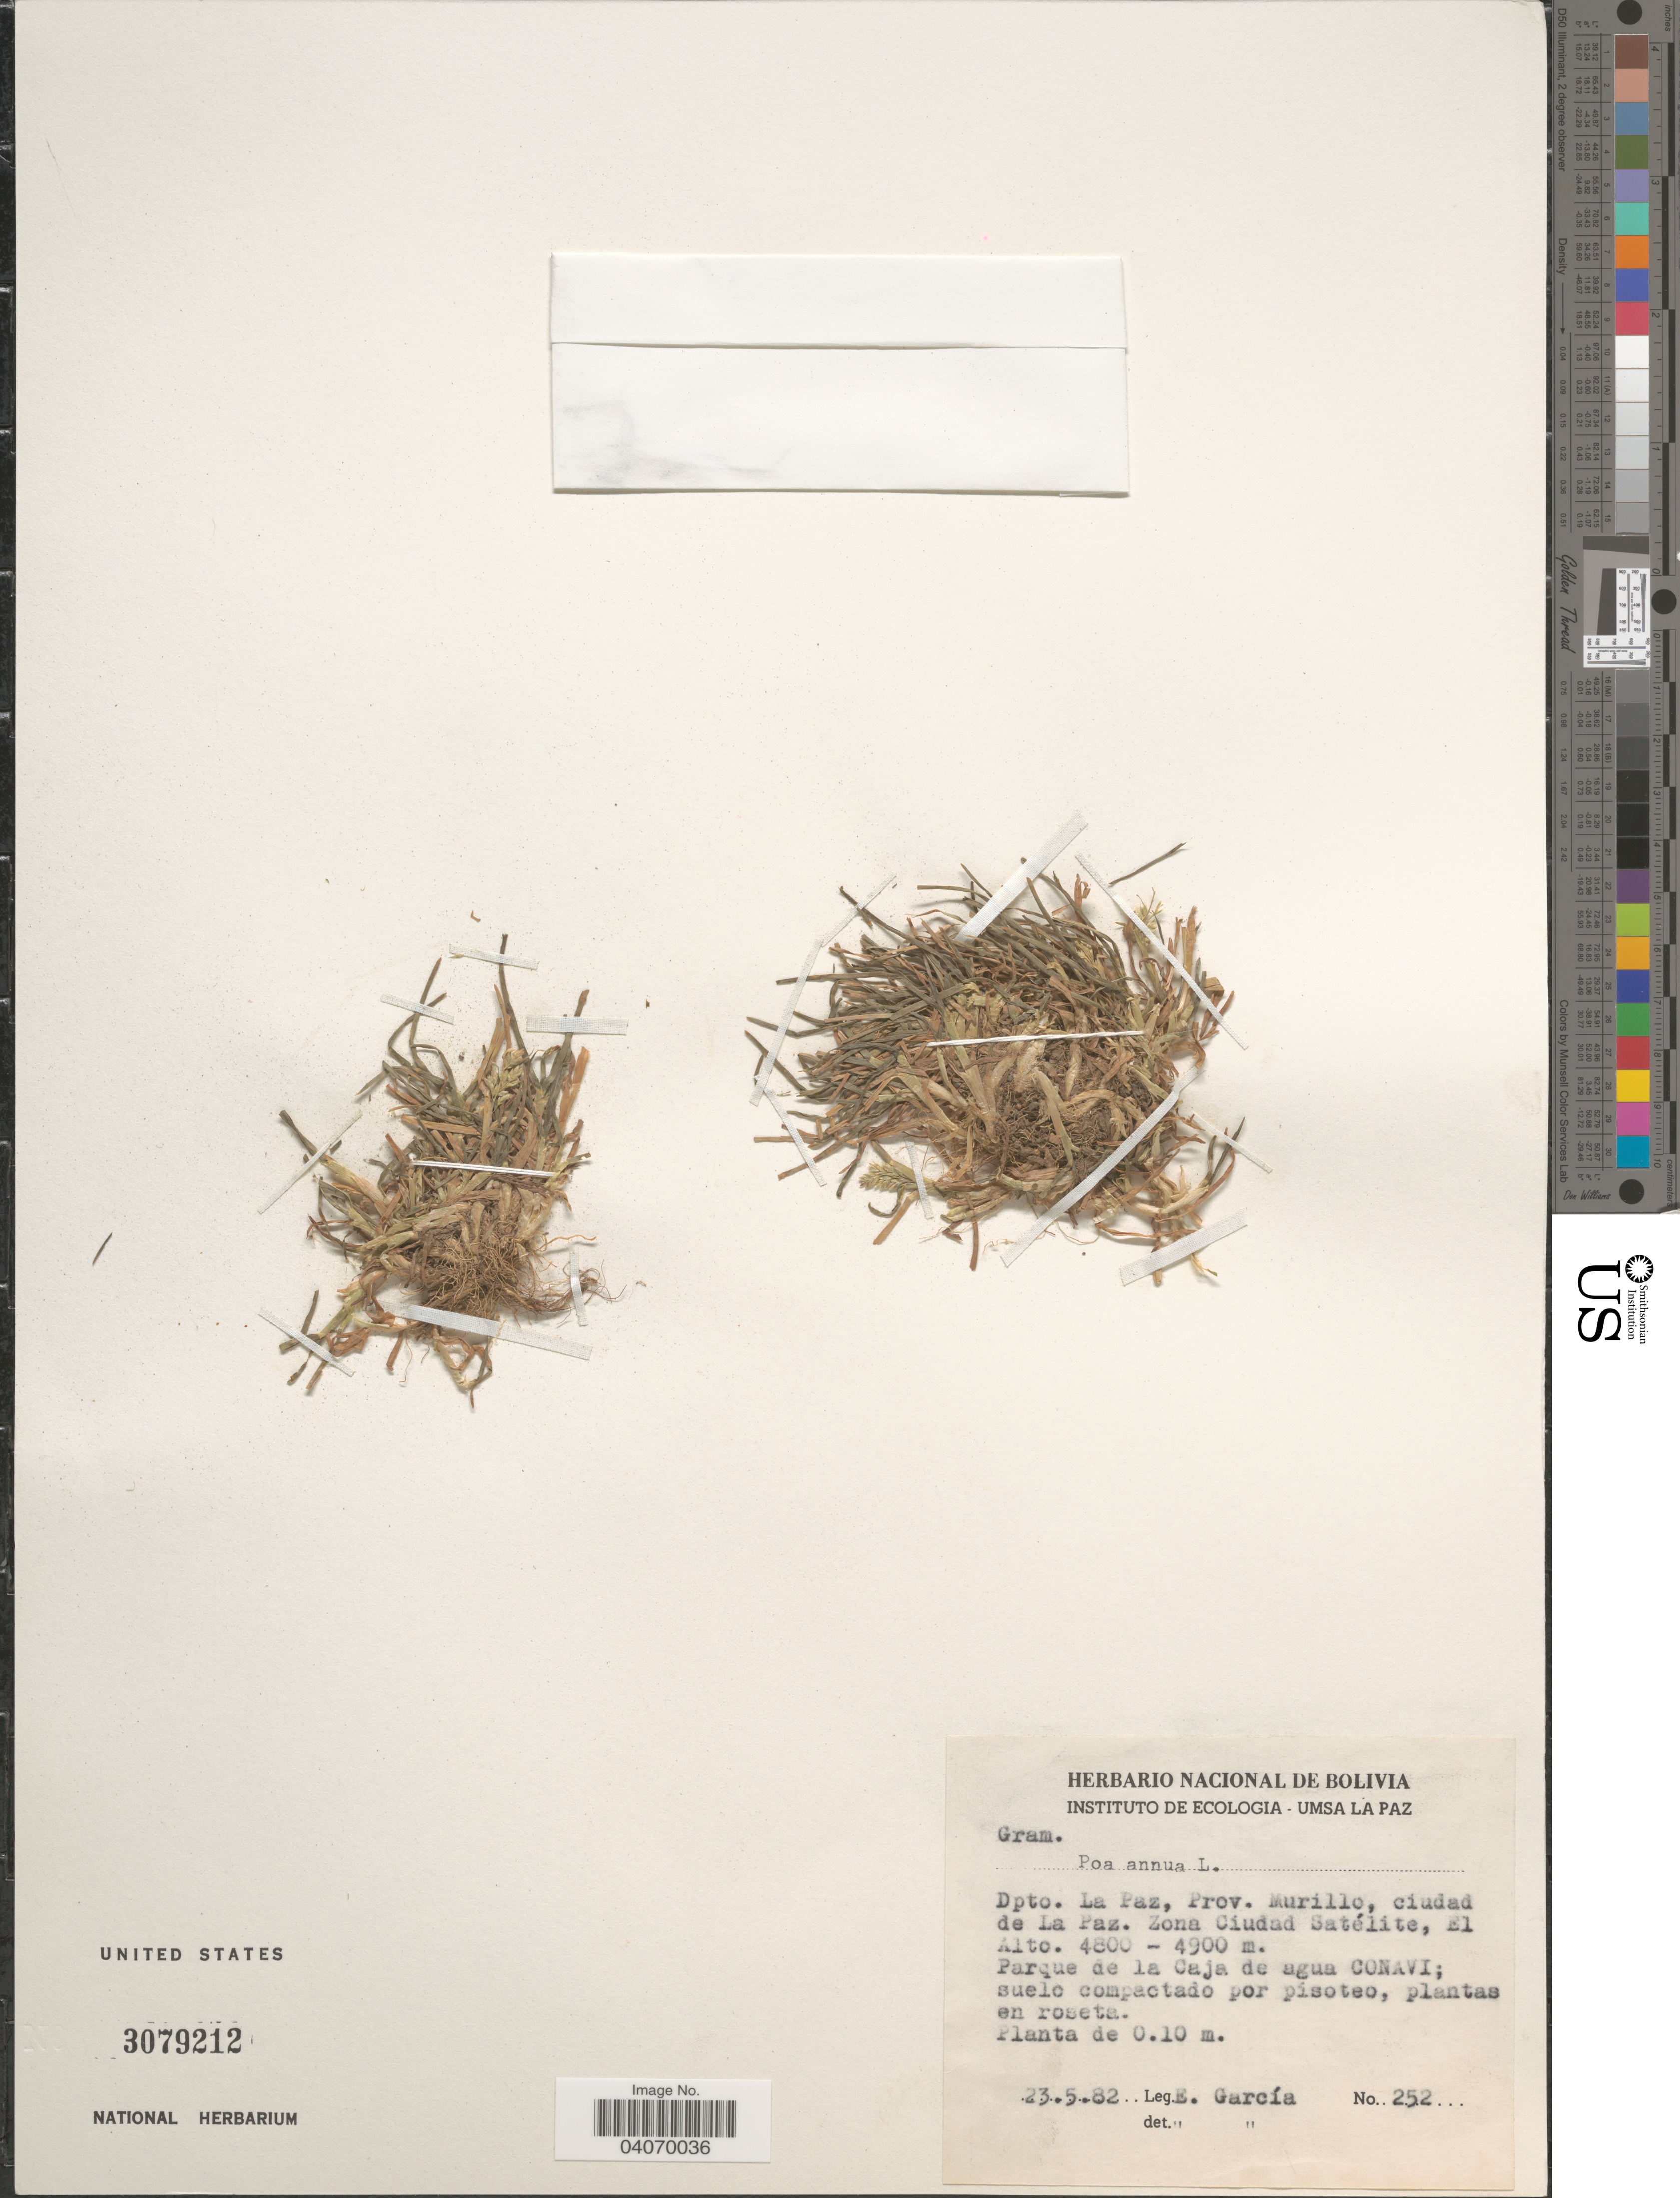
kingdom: Plantae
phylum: Tracheophyta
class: Liliopsida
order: Poales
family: Poaceae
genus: Poa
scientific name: Poa annua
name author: L.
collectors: E. García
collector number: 252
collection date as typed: Transcribed d/m/y: 23/5/82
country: Bolivia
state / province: La Paz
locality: Dpto. La Paz, Prov. Murillo, ciudad de La Paz. Zona Ciudad Satélite, El Alto. Parque de la Caja de agua Conavi.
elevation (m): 4800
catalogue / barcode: US 3079212